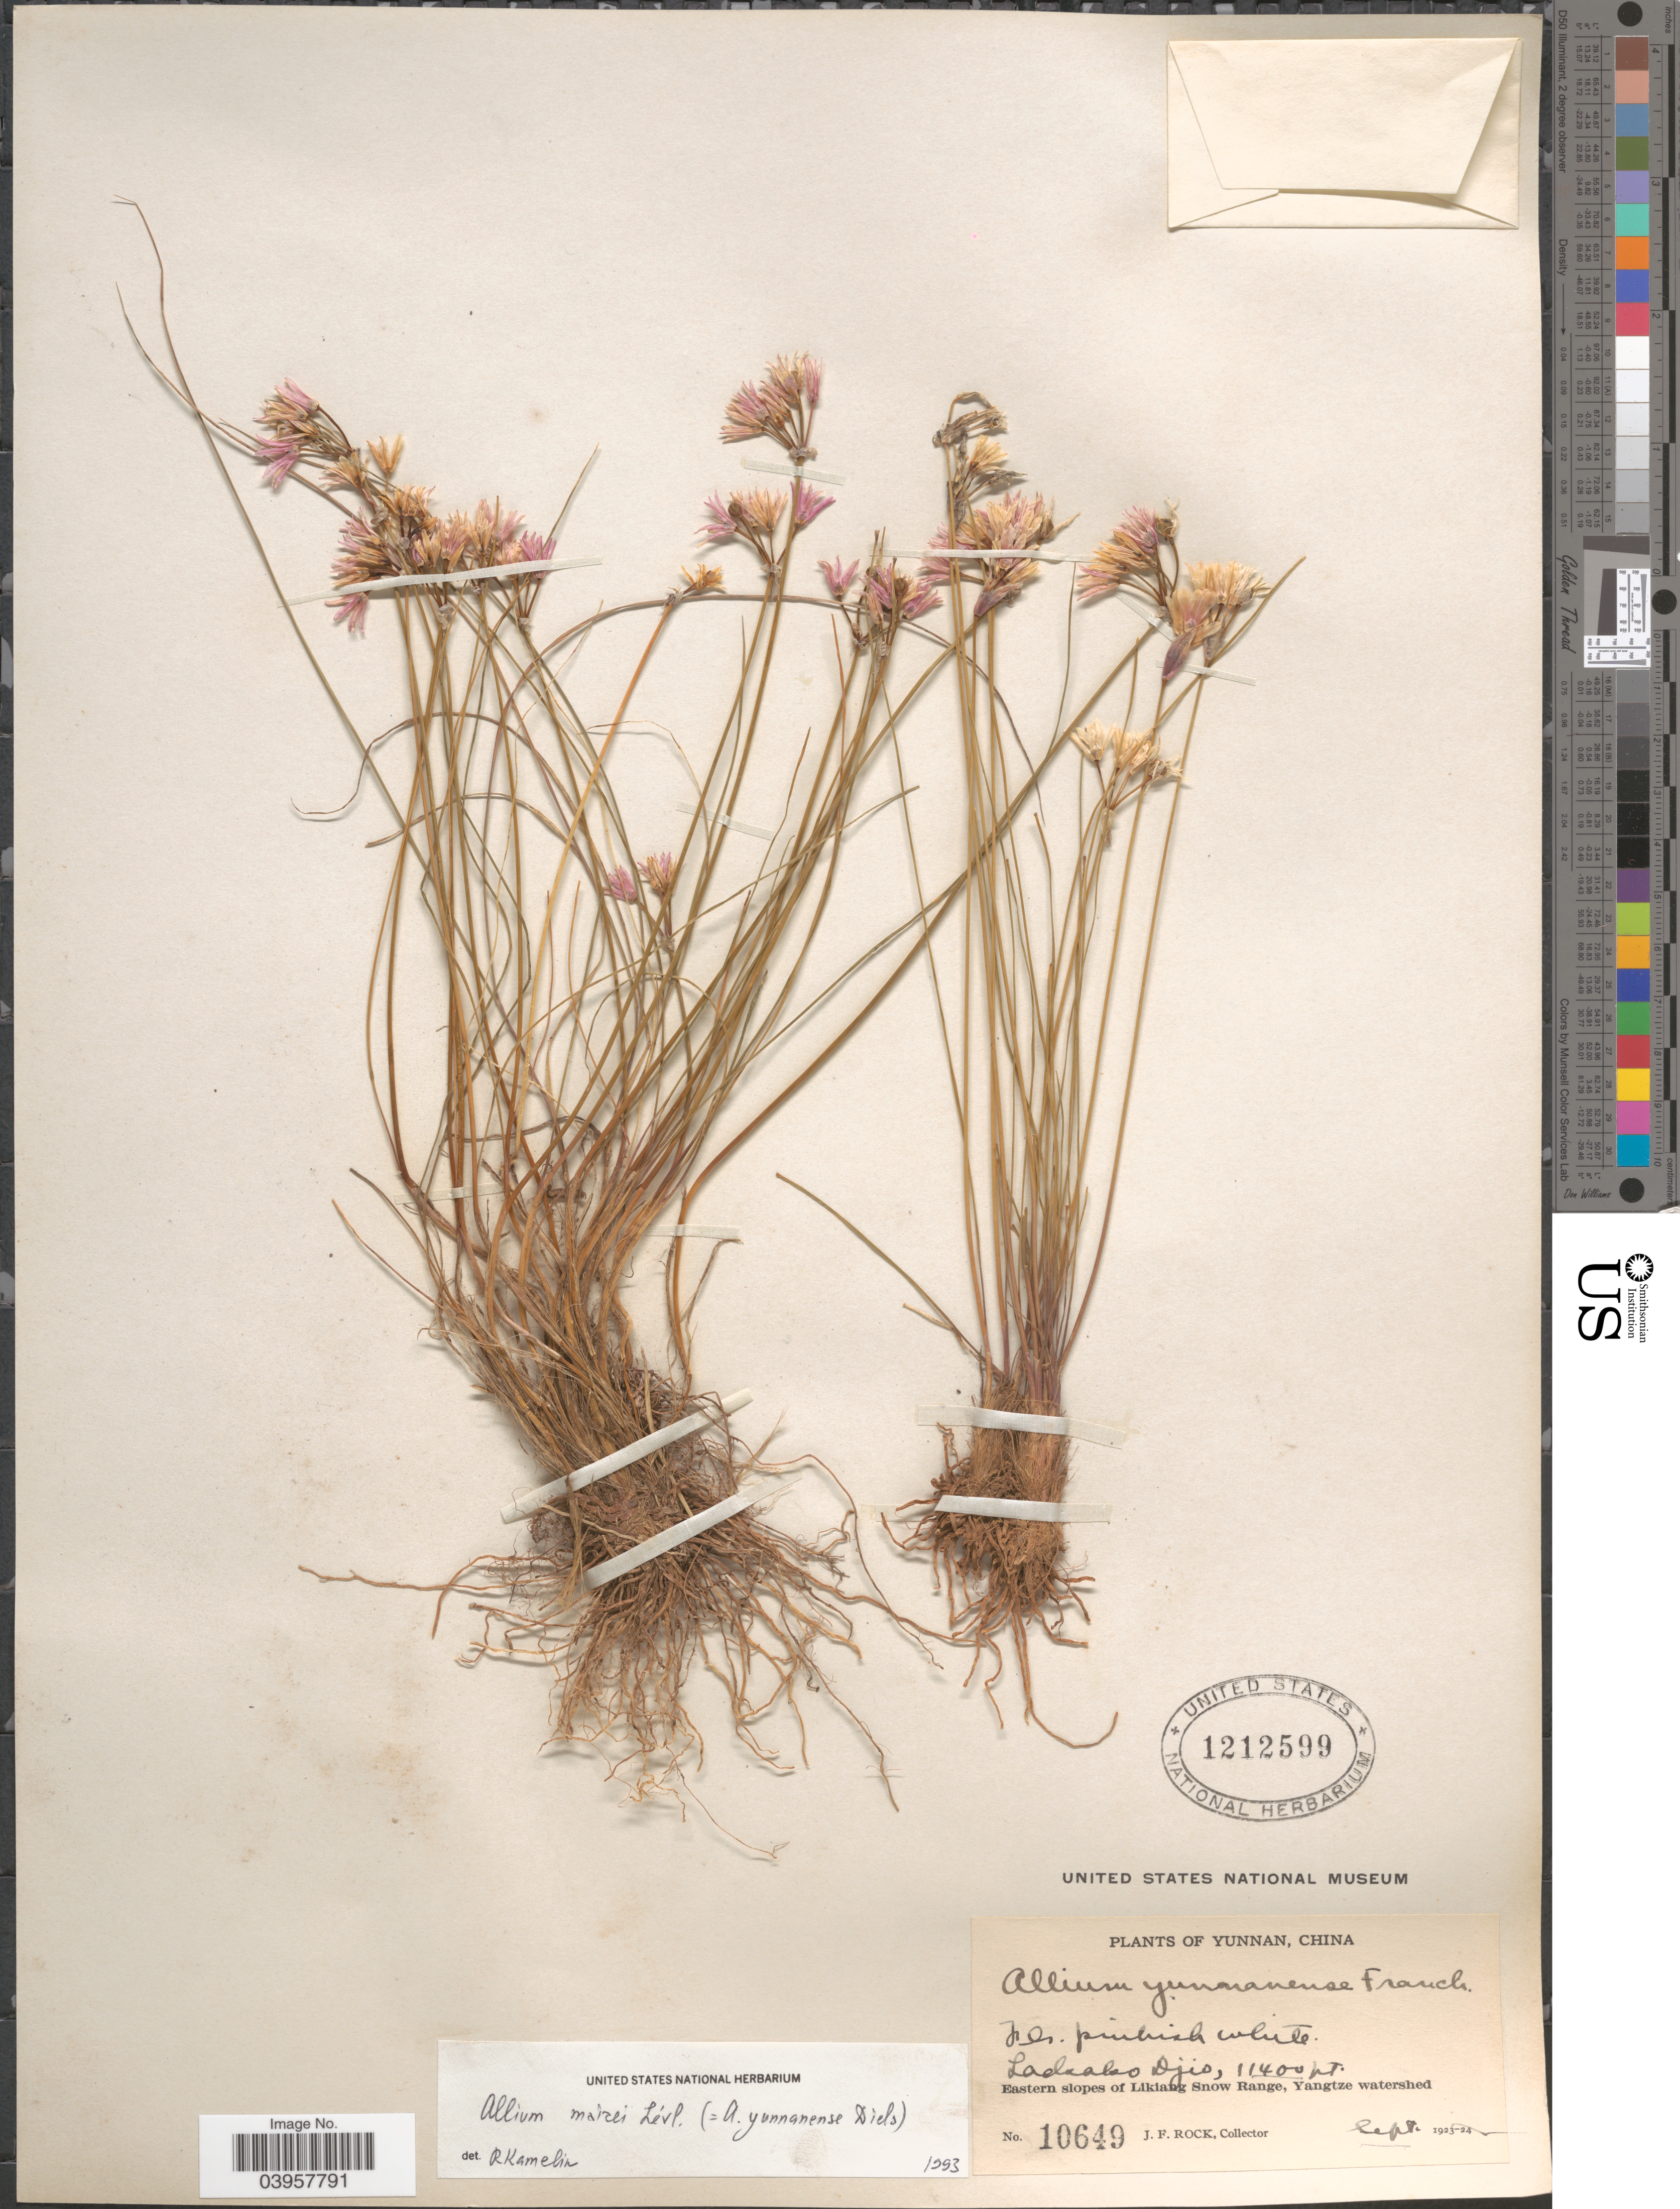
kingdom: Plantae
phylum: Tracheophyta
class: Liliopsida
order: Asparagales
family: Amaryllidaceae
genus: Allium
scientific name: Allium mairei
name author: H. Lév.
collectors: J. Rock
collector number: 10649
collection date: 1923-09/1924-09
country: China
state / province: Yunnan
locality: Ladsabo [interpreted] Djio. Eastern slopes of Likiang Snow Range, Yangtze watershed.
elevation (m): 3475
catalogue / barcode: US 1212599